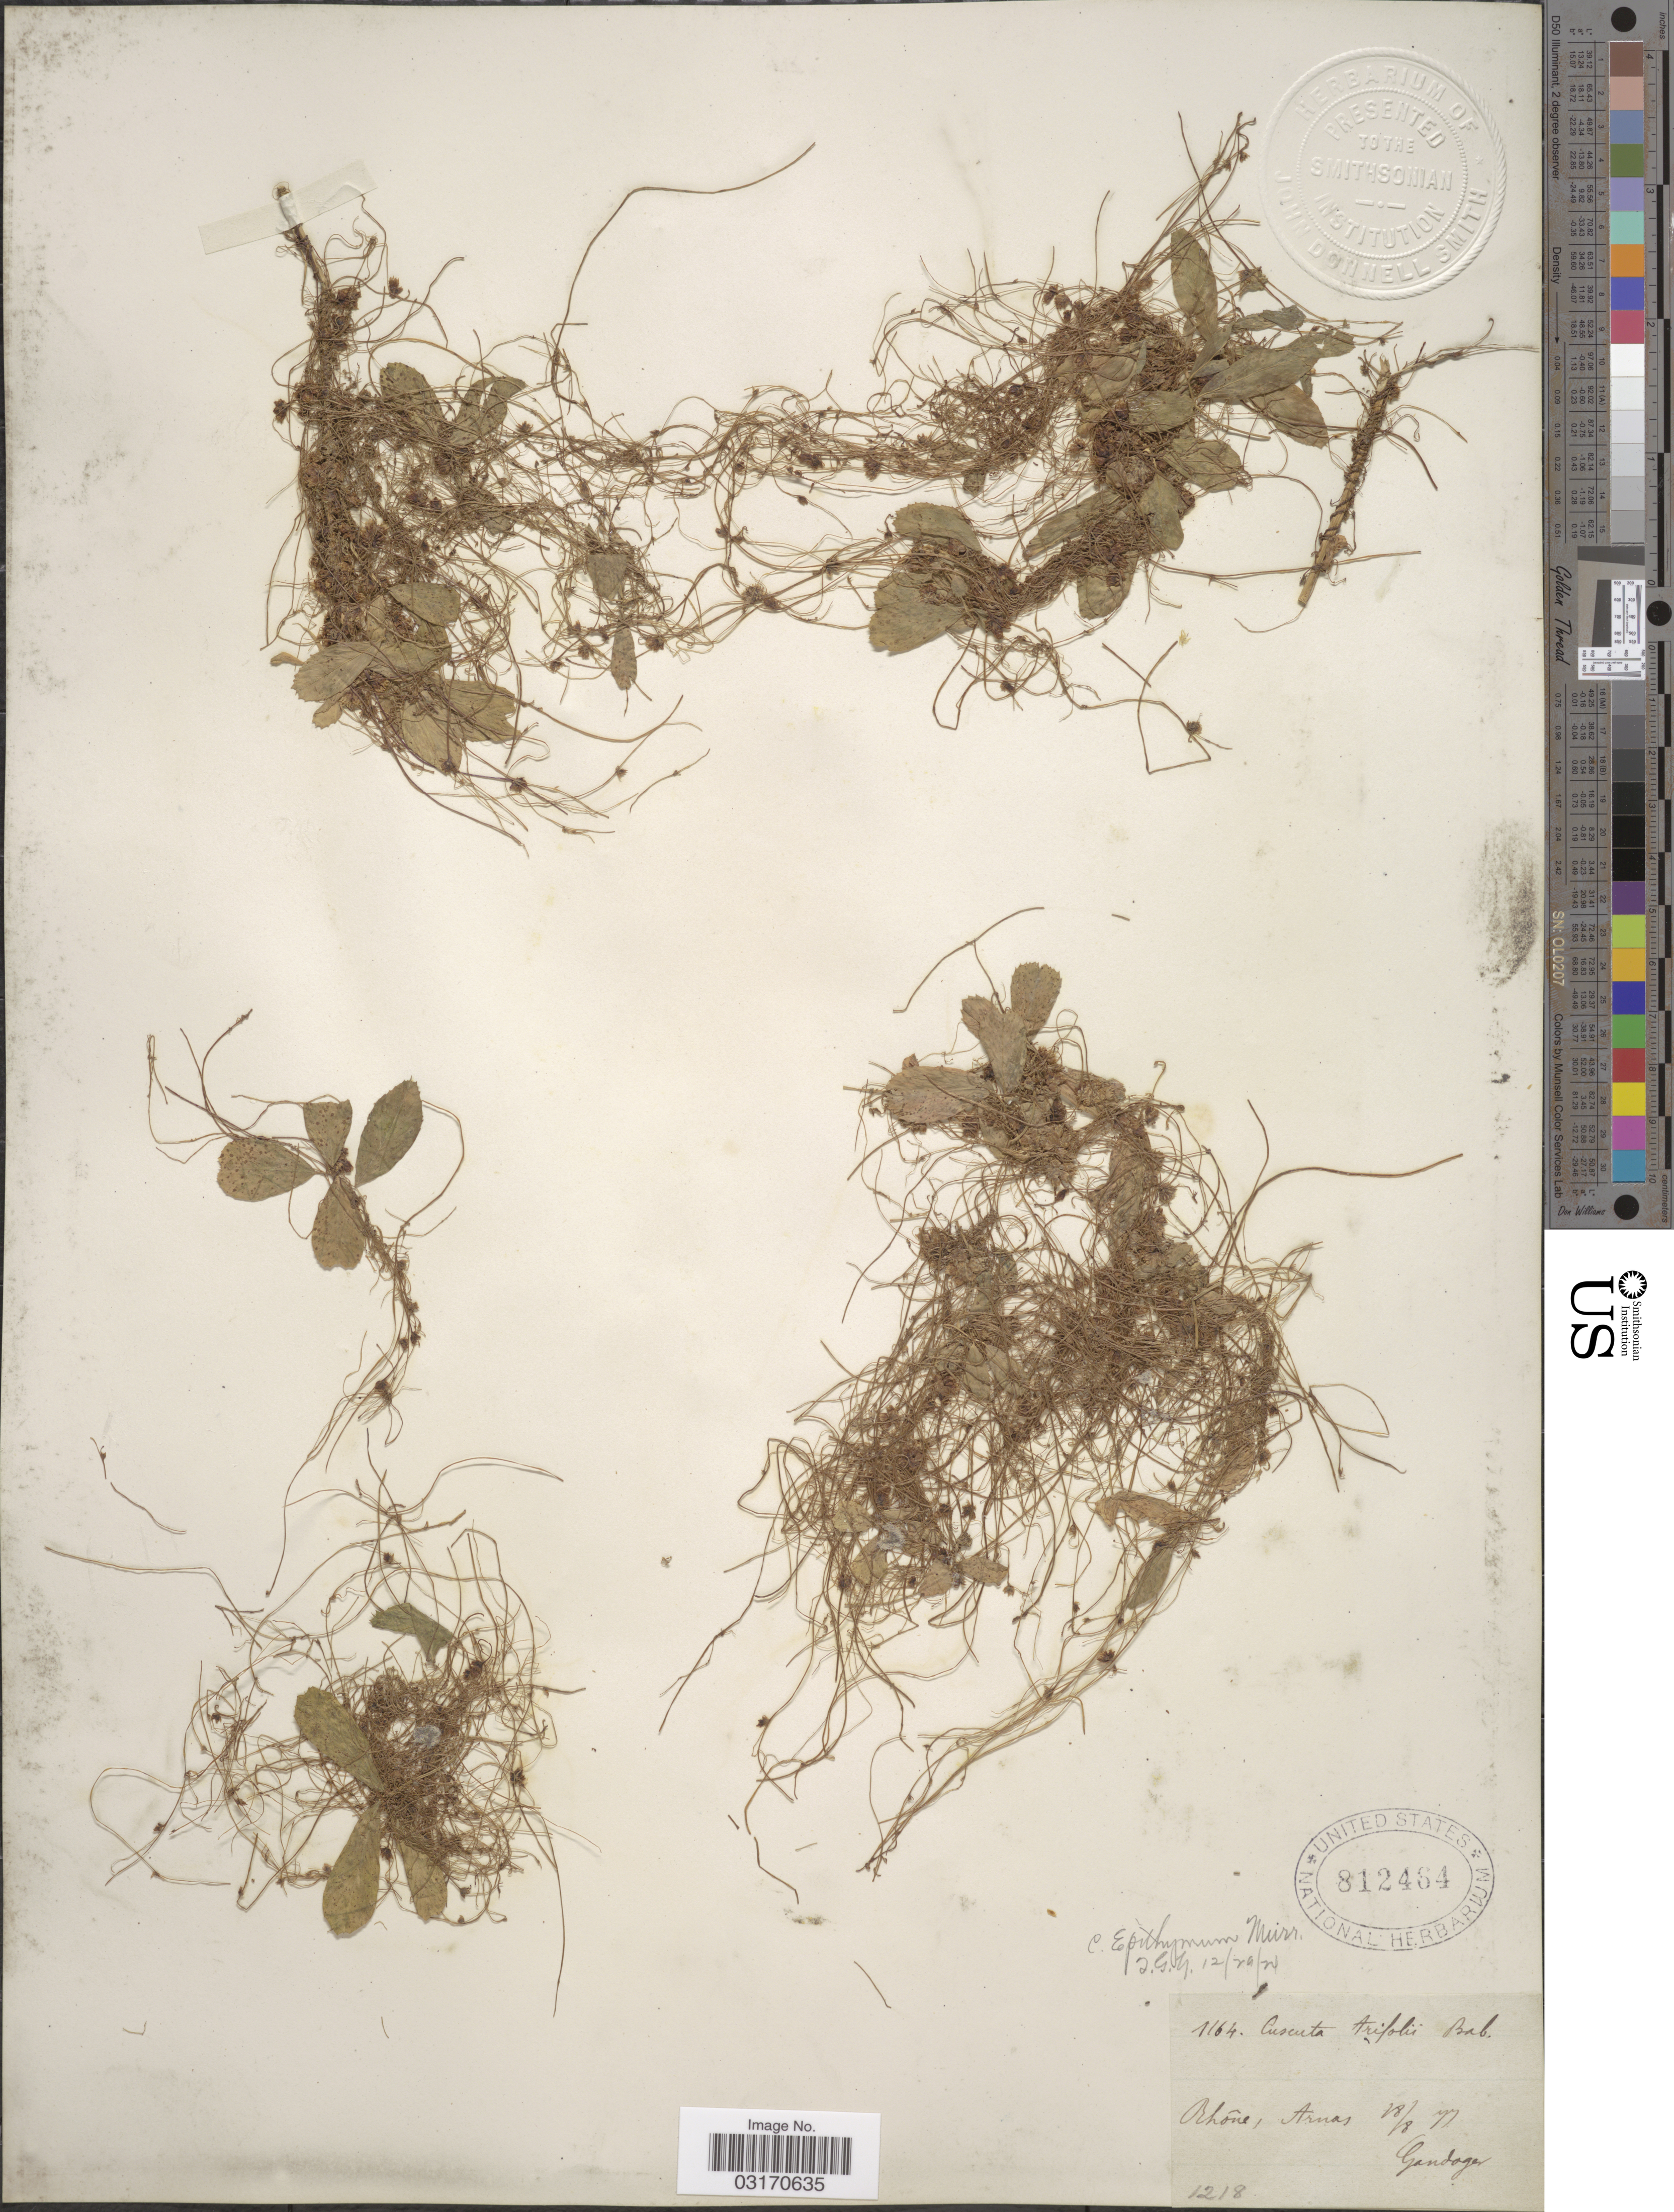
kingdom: Plantae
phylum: Tracheophyta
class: Magnoliopsida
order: Solanales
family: Convolvulaceae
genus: Cuscuta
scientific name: Cuscuta epithymum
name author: Murray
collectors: Gandoger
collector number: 1164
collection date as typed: Transcribed d/m/y: 18/8/77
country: France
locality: Rhône, Arnas.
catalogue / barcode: US 812464